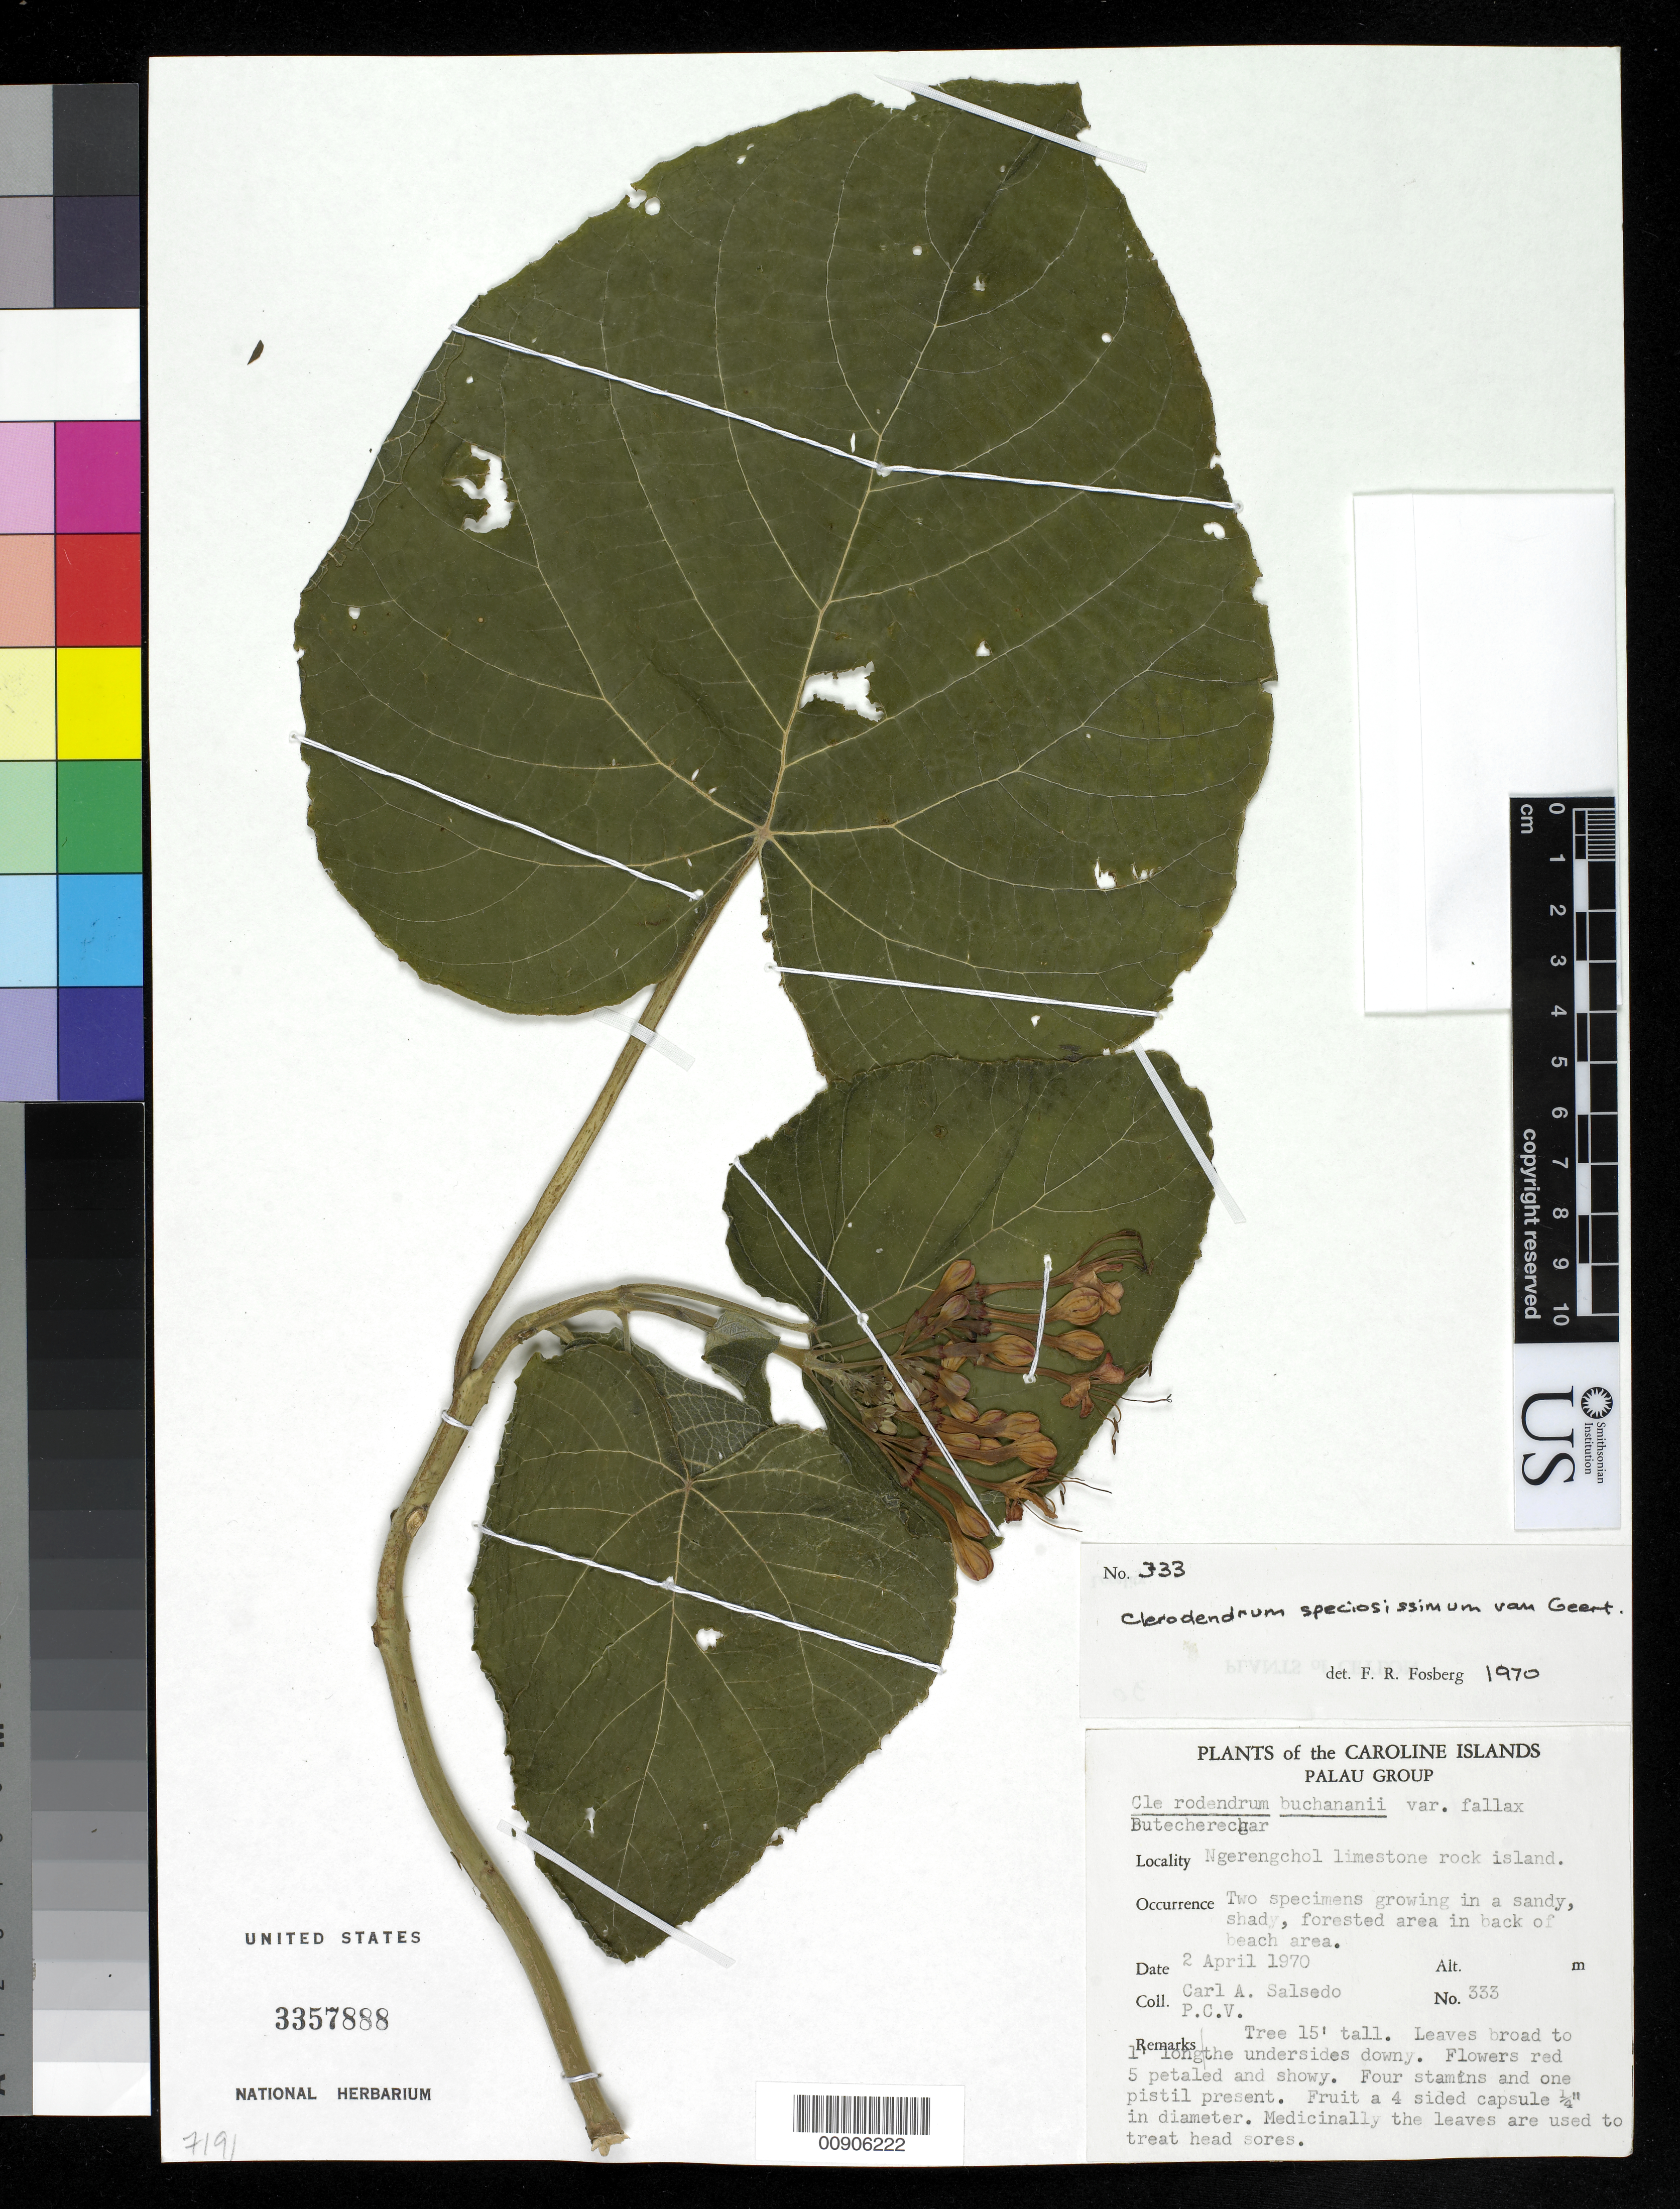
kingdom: Plantae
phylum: Tracheophyta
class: Magnoliopsida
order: Lamiales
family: Lamiaceae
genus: Clerodendrum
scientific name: Clerodendrum speciosissimum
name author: Drapiez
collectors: C.A. Salsedo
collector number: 333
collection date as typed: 02 Apr 1970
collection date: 1970-04-02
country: Palau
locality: Ngerengchol limestone rock I.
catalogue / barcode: US 3357888